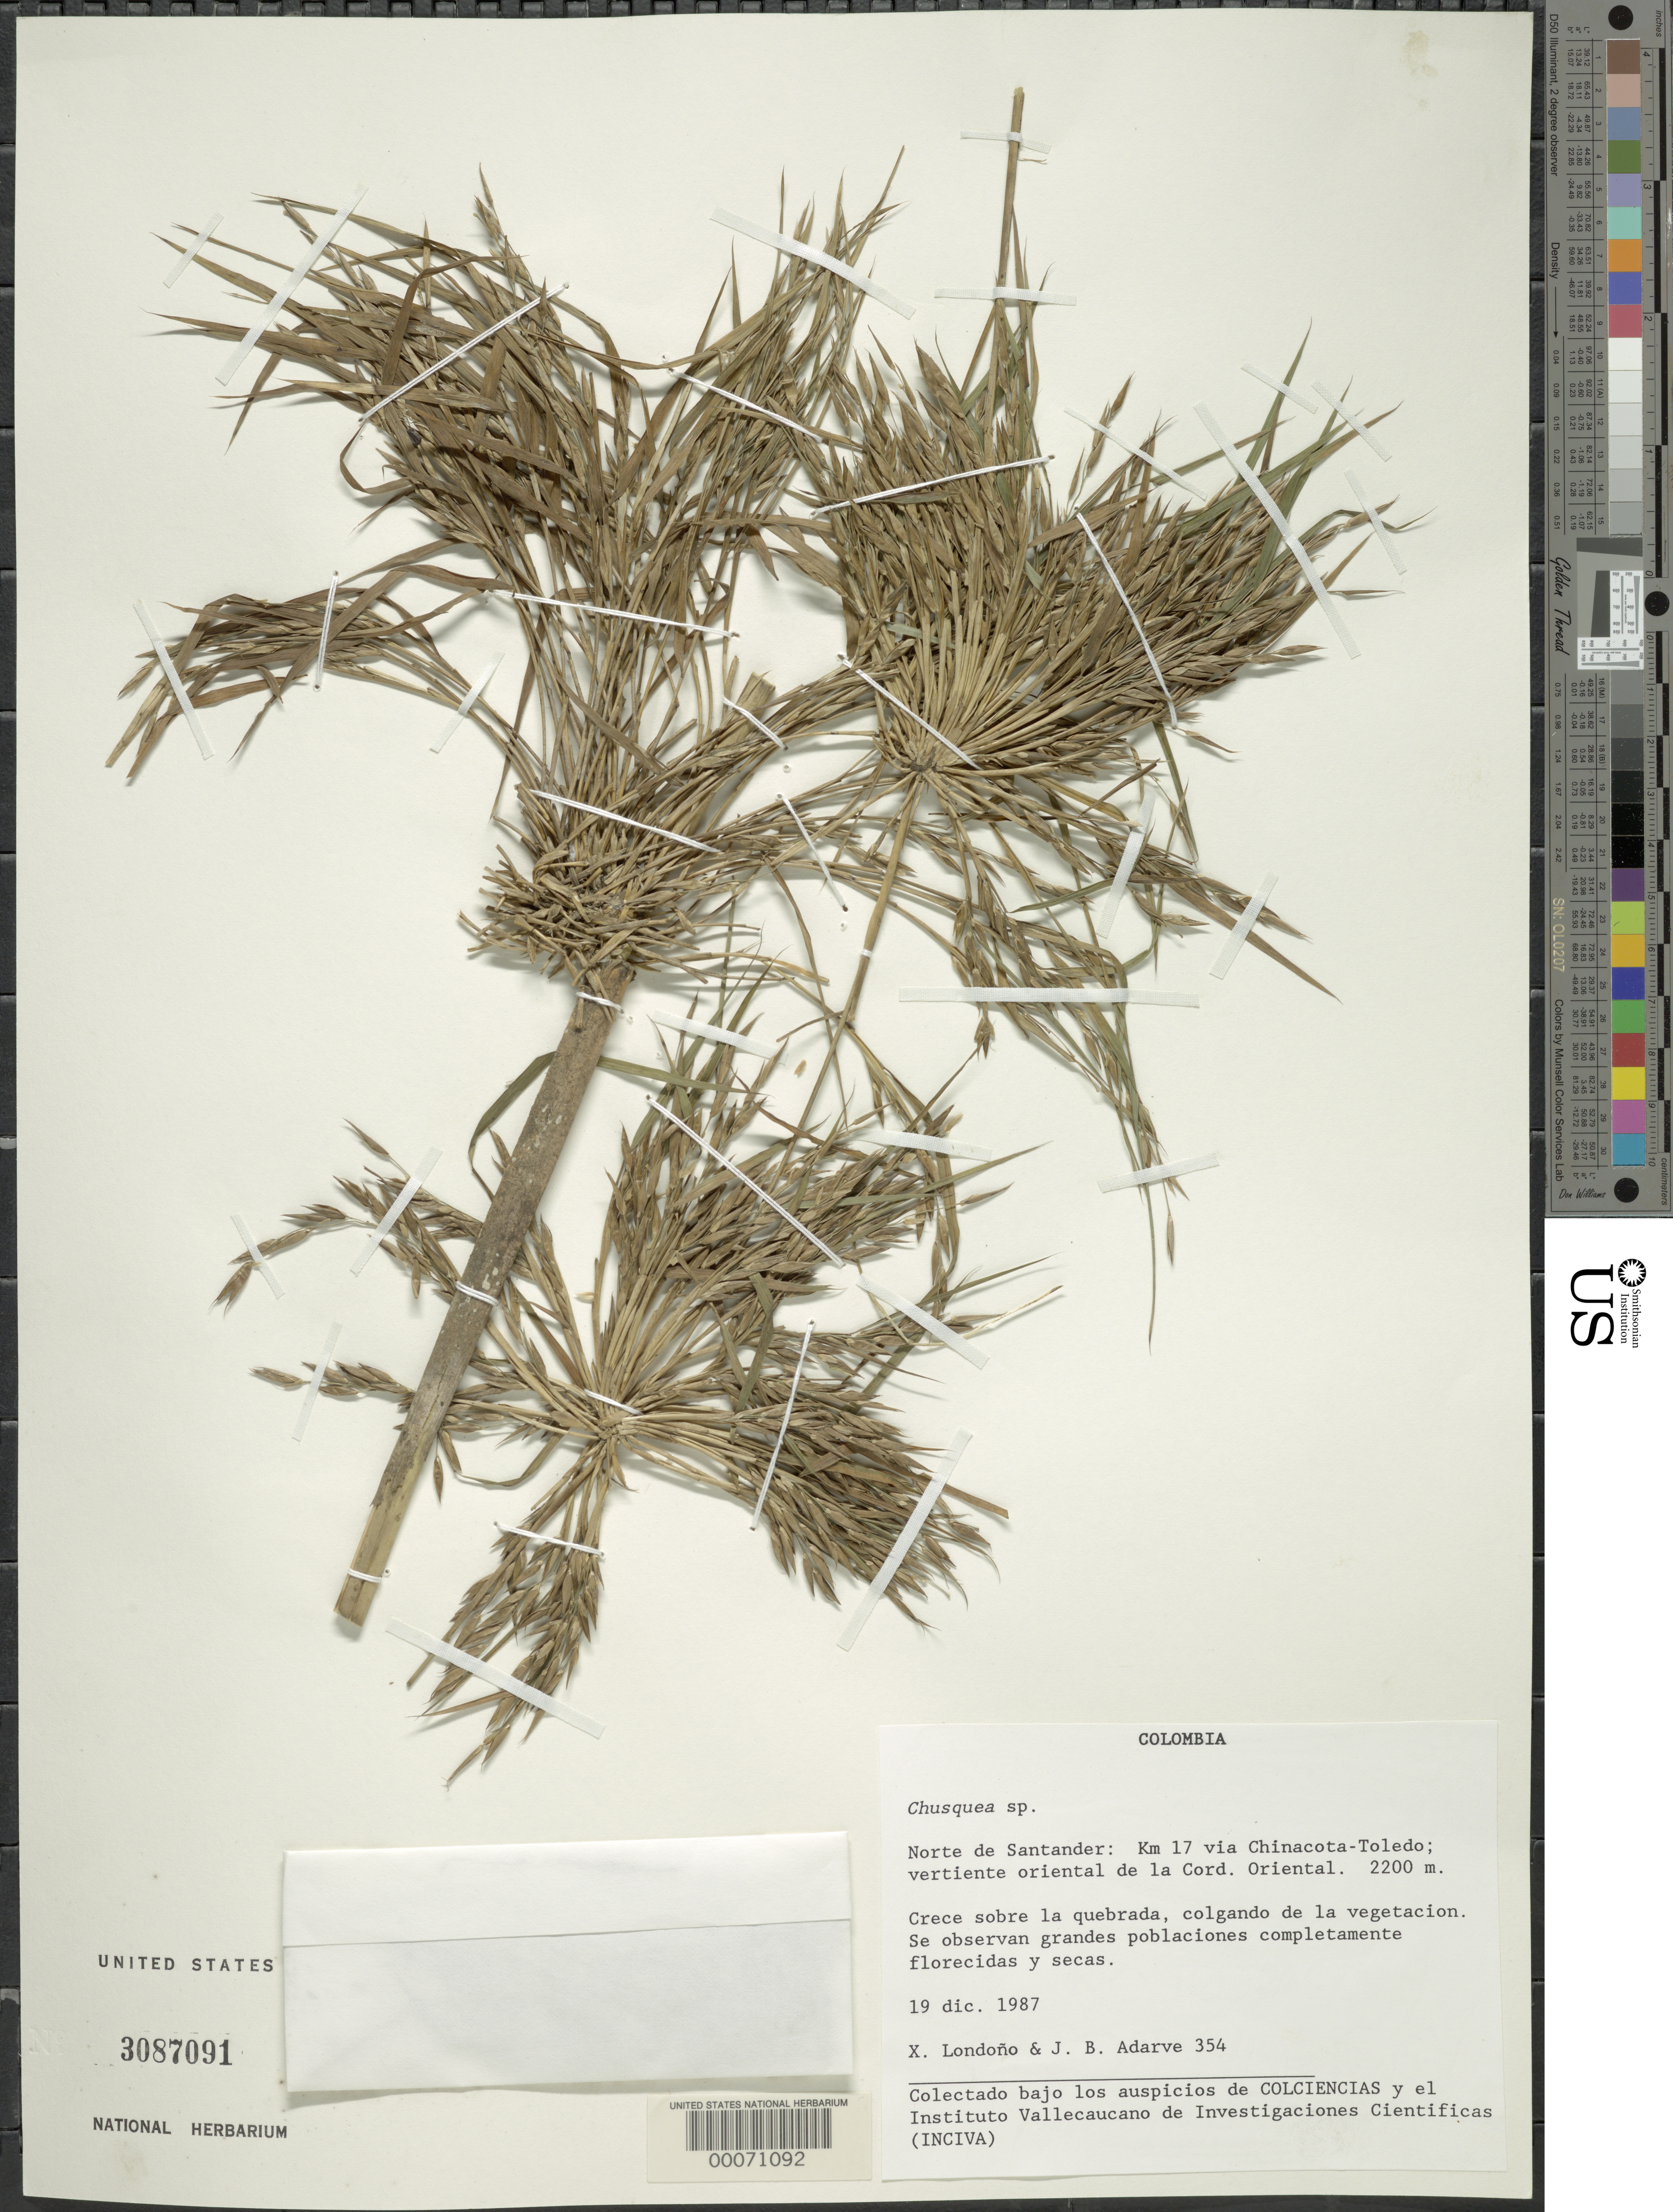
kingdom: Plantae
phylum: Tracheophyta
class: Liliopsida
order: Poales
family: Poaceae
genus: Chusquea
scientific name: Chusquea sp.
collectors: X. Londoño & J. B. Adarve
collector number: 354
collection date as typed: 19 Dec 1987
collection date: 1987-12-19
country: Colombia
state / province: Norte de Santander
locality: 17 km of China Cota-Toledo, E slope of La Cord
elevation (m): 2200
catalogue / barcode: US 3087091